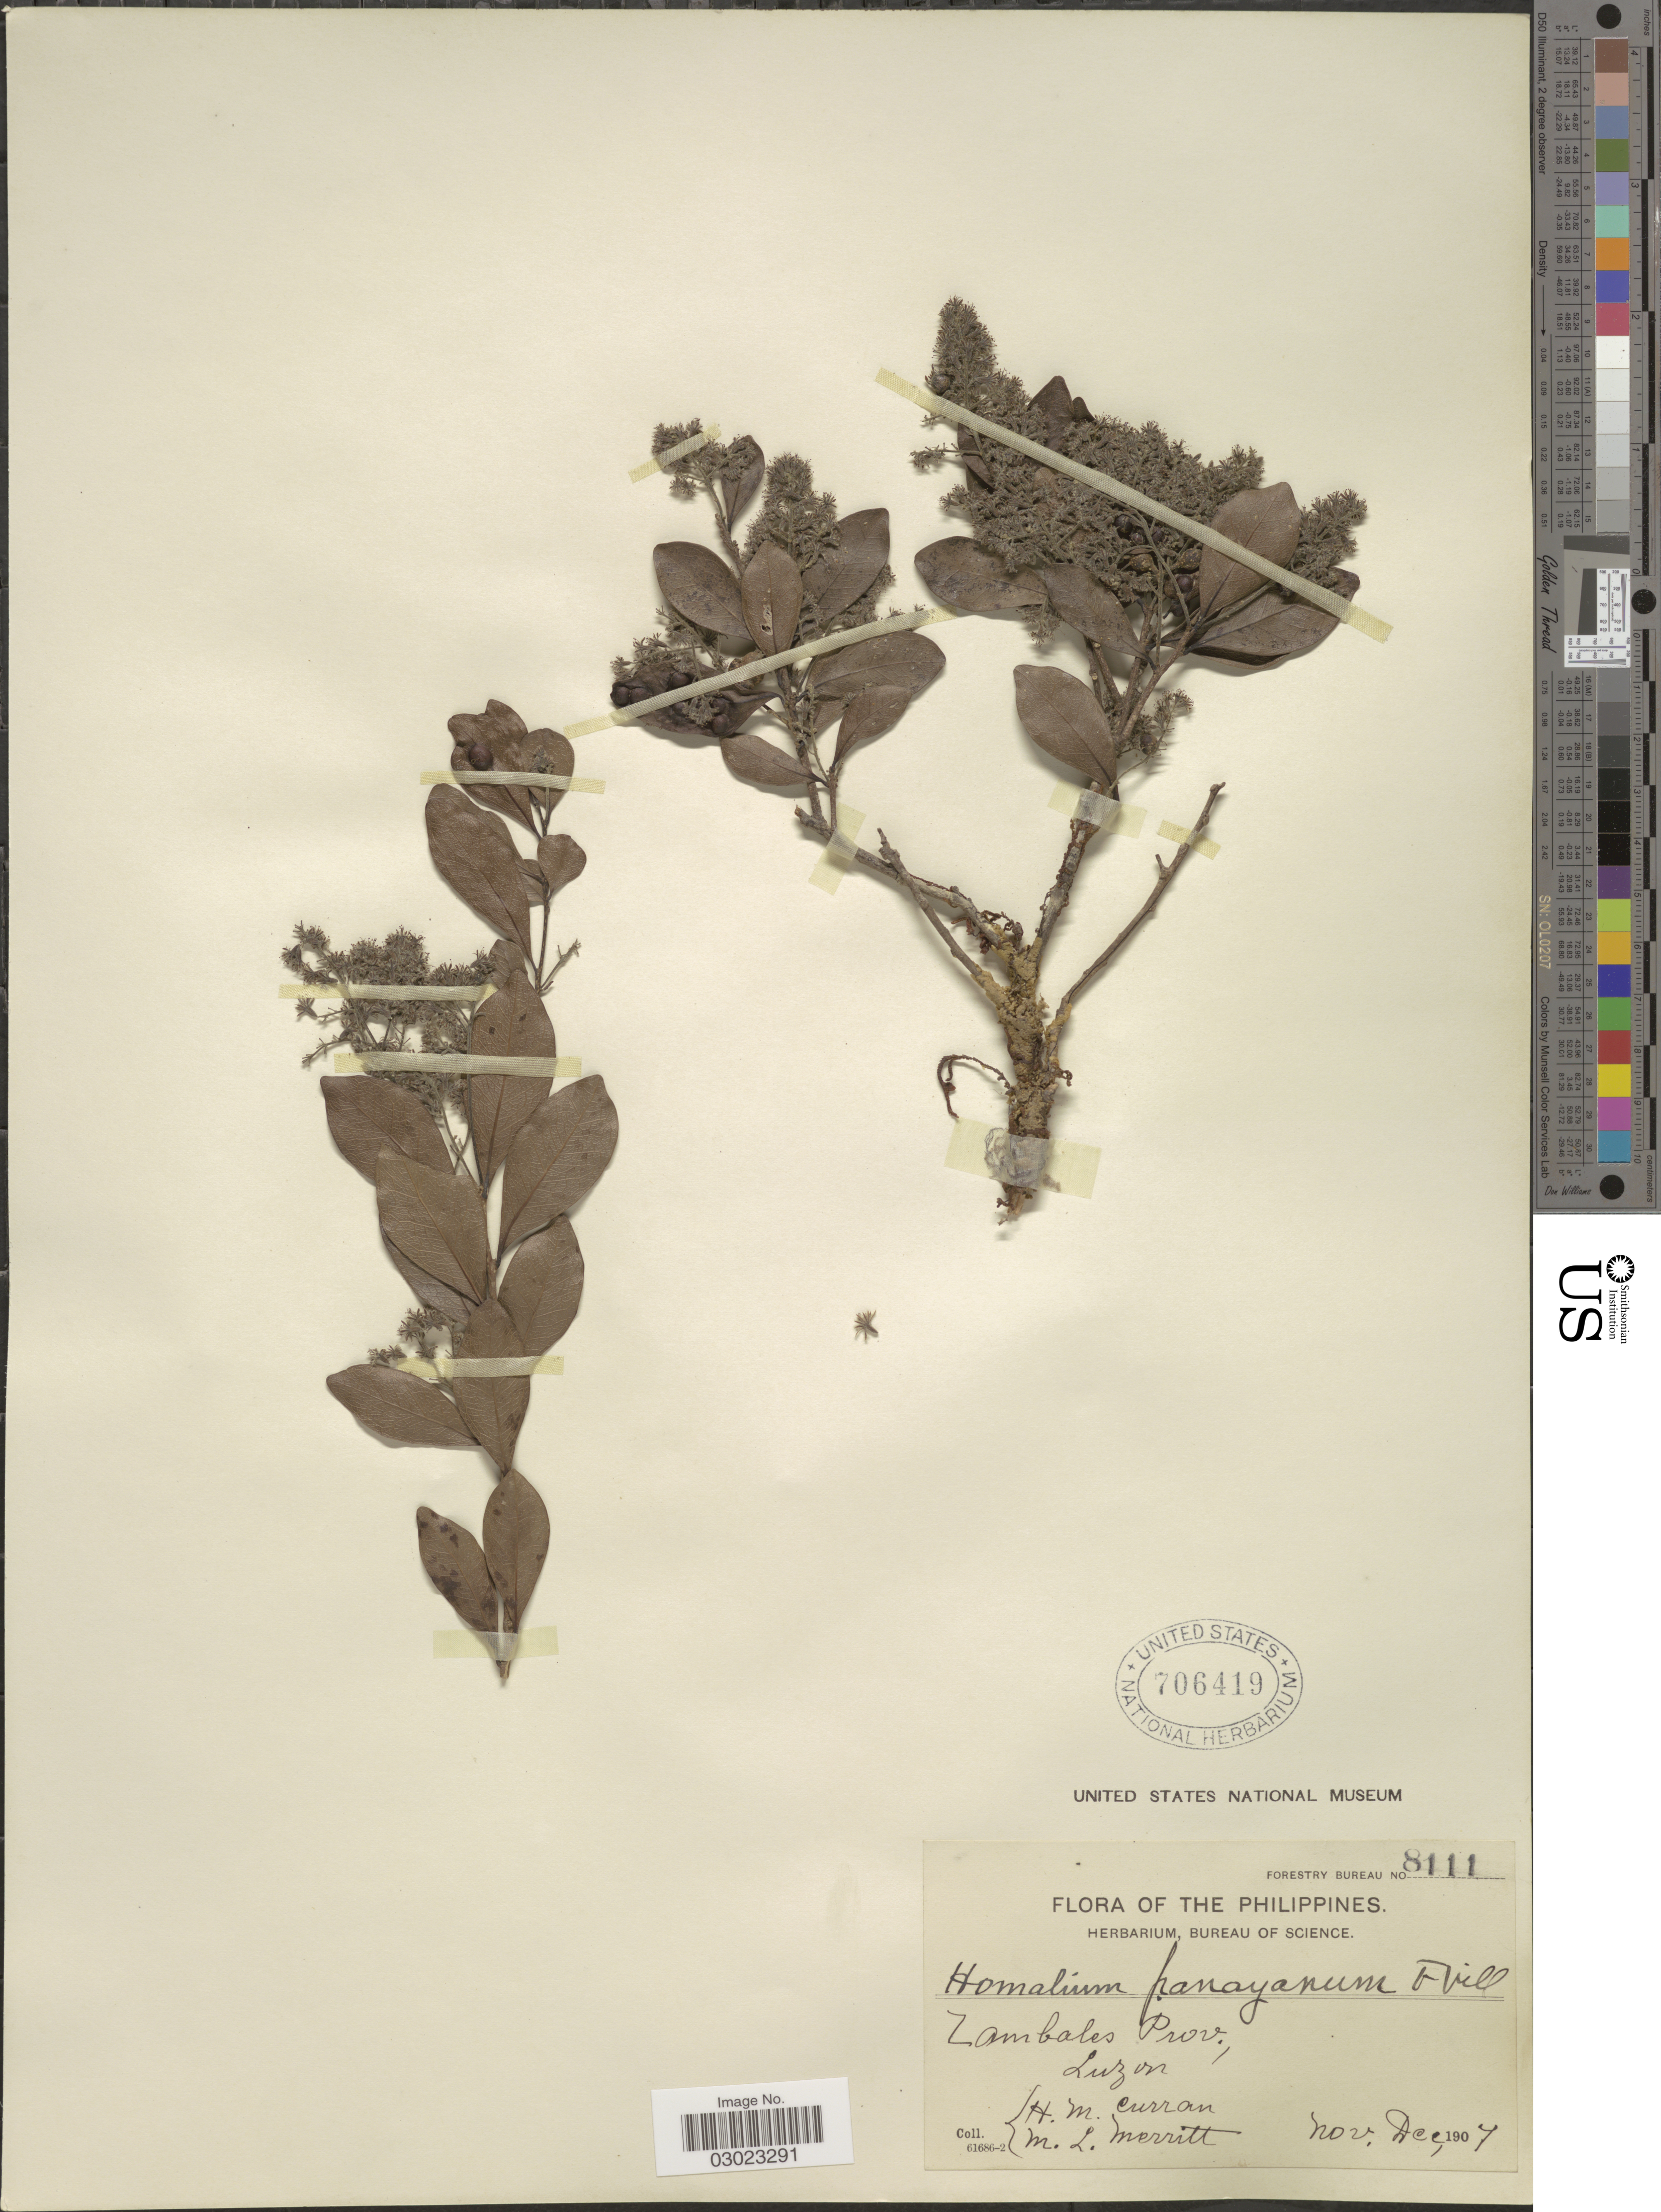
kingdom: Plantae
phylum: Tracheophyta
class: Magnoliopsida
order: Malpighiales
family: Salicaceae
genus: Homalium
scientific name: Homalium panayanum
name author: Fern.-Vill.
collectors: H. M. Curran & M. L. Merritt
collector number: Forestry Bureau 8411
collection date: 1907-11/1907-12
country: Philippines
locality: Zambales Prov., Luzon.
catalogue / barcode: US 706419